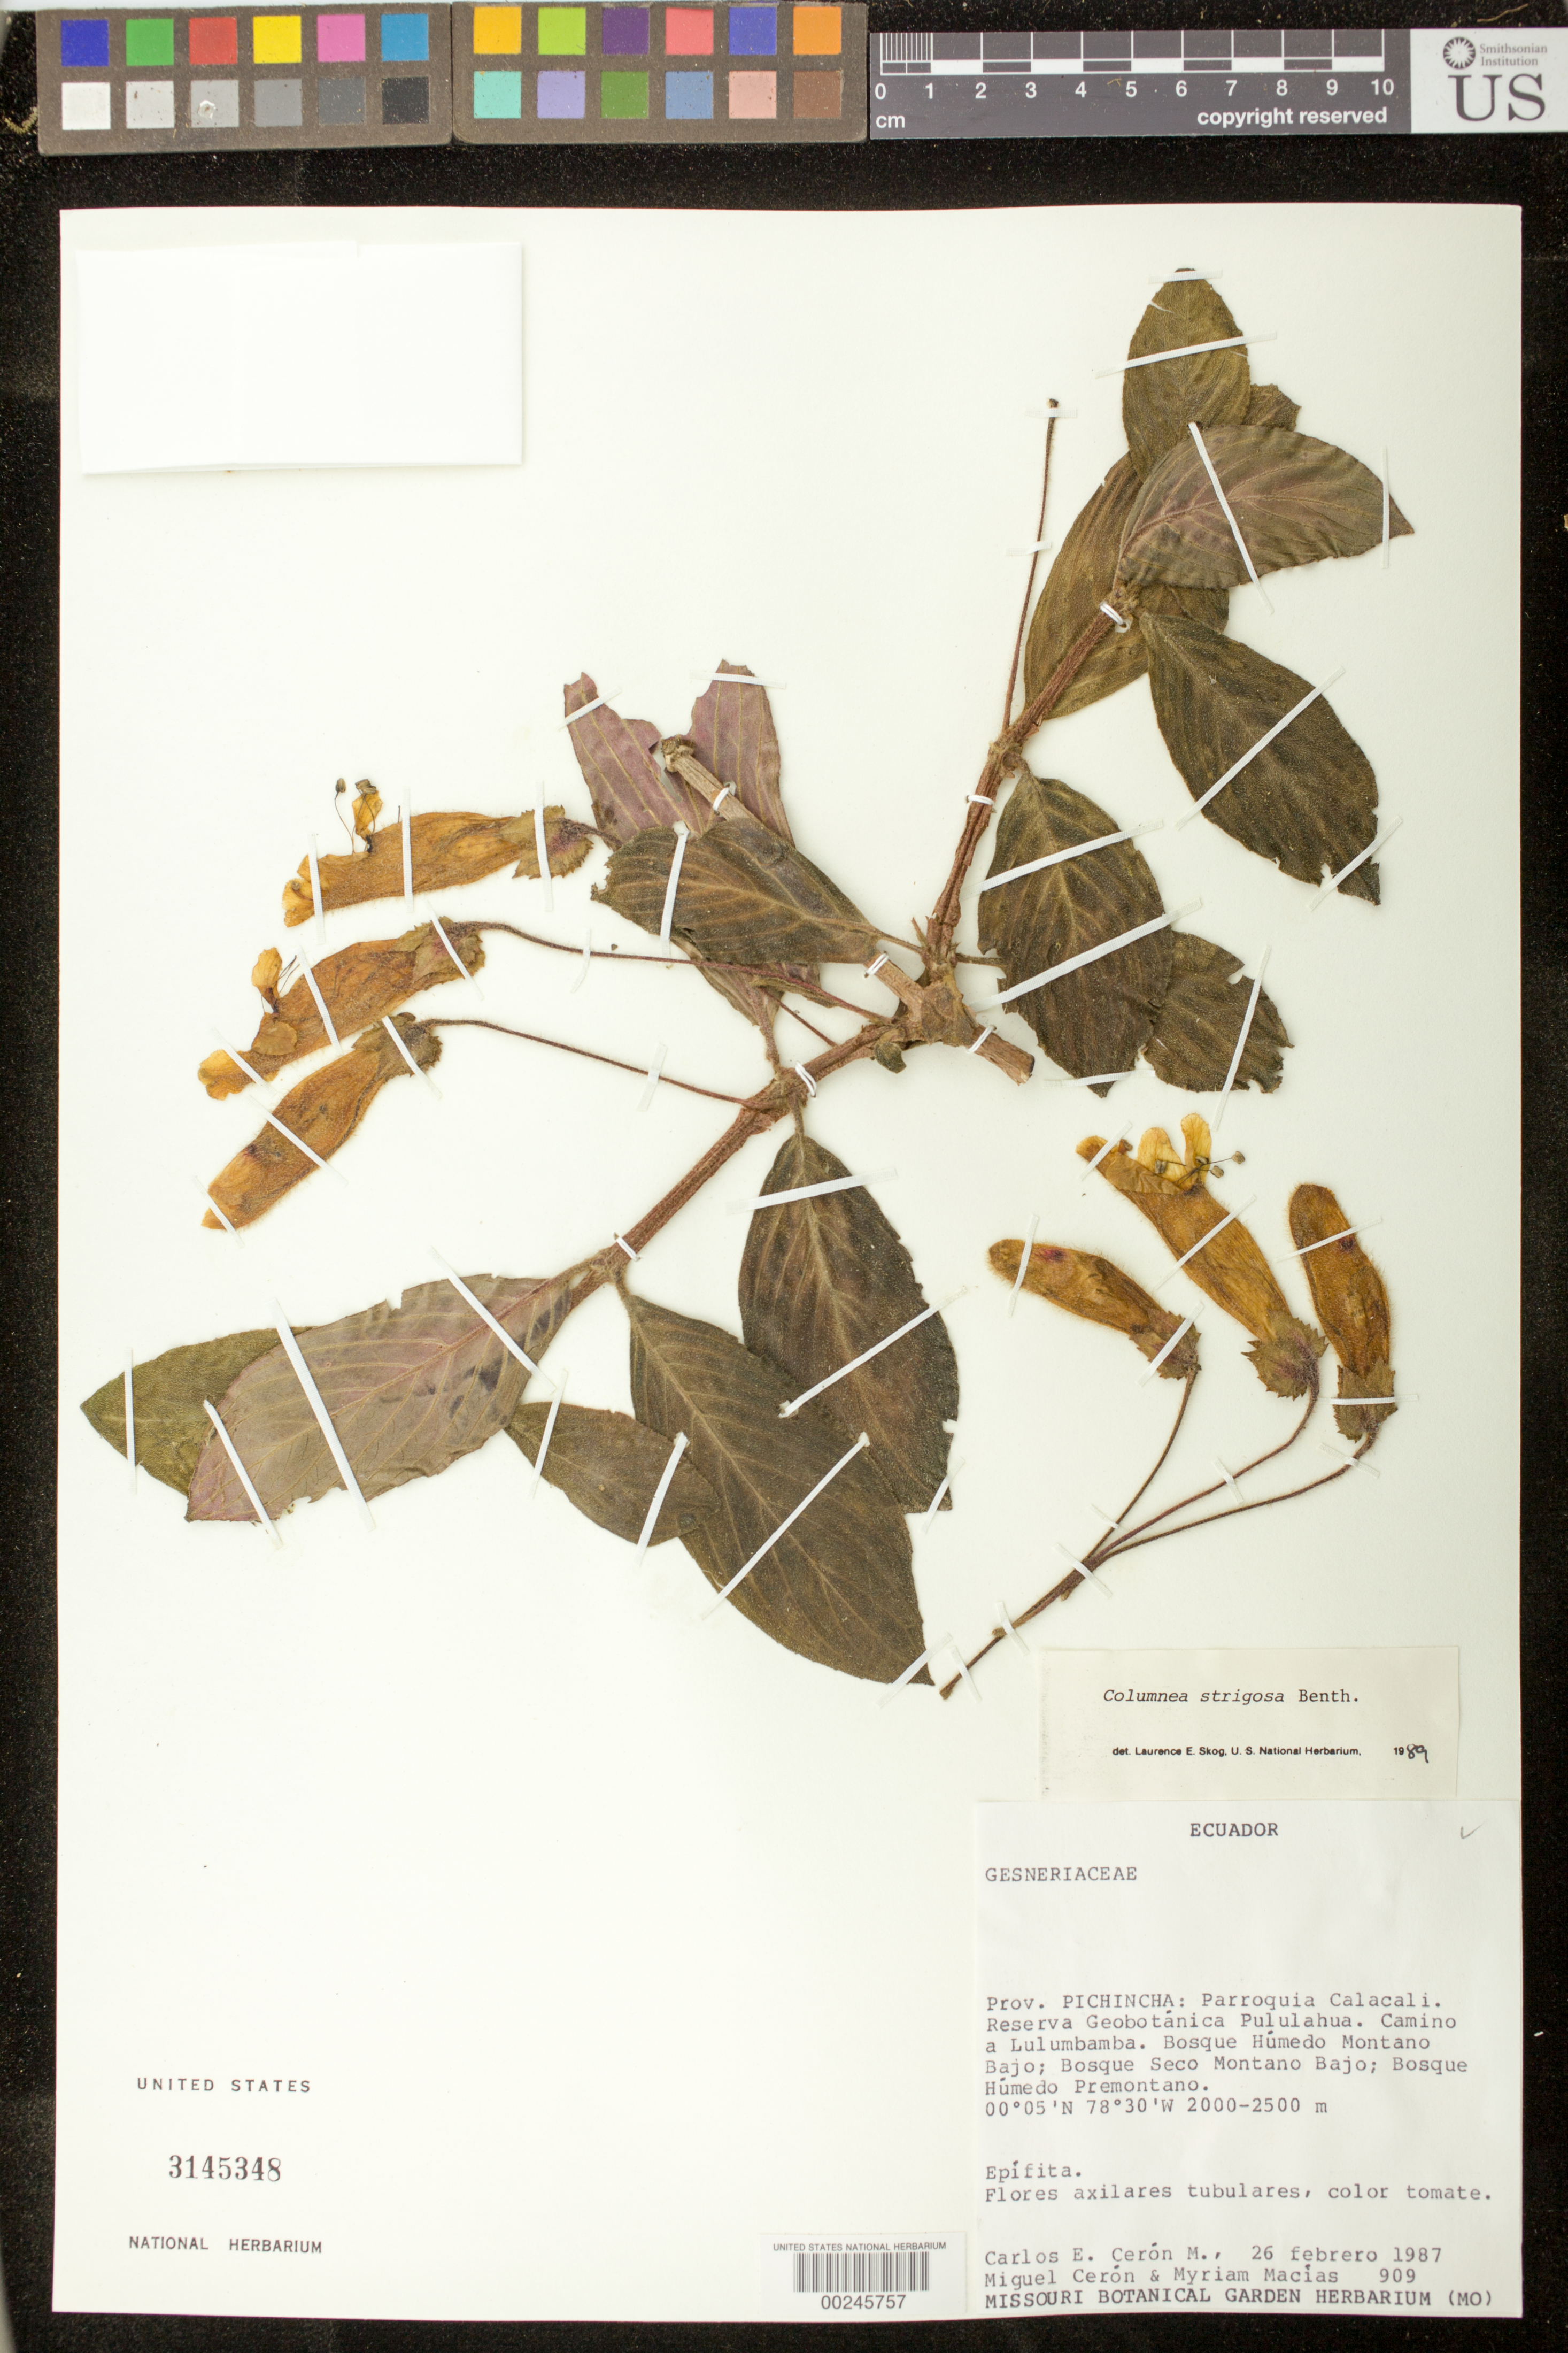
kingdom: Plantae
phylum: Tracheophyta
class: Magnoliopsida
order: Lamiales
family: Gesneriaceae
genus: Columnea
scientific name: Columnea strigosa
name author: Benth.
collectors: C. E. Cerón M., M. Cerón & M. Macias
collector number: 909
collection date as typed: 26 Feb 1987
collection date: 1987-02-26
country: Ecuador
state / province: Pichincha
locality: Parroquia Calacali, Reserva Geobotanica Pululahua, road to Lulumbamba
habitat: Short humid montane, short secondary montane, humid premontane forest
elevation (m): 2000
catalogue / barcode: US 3145348